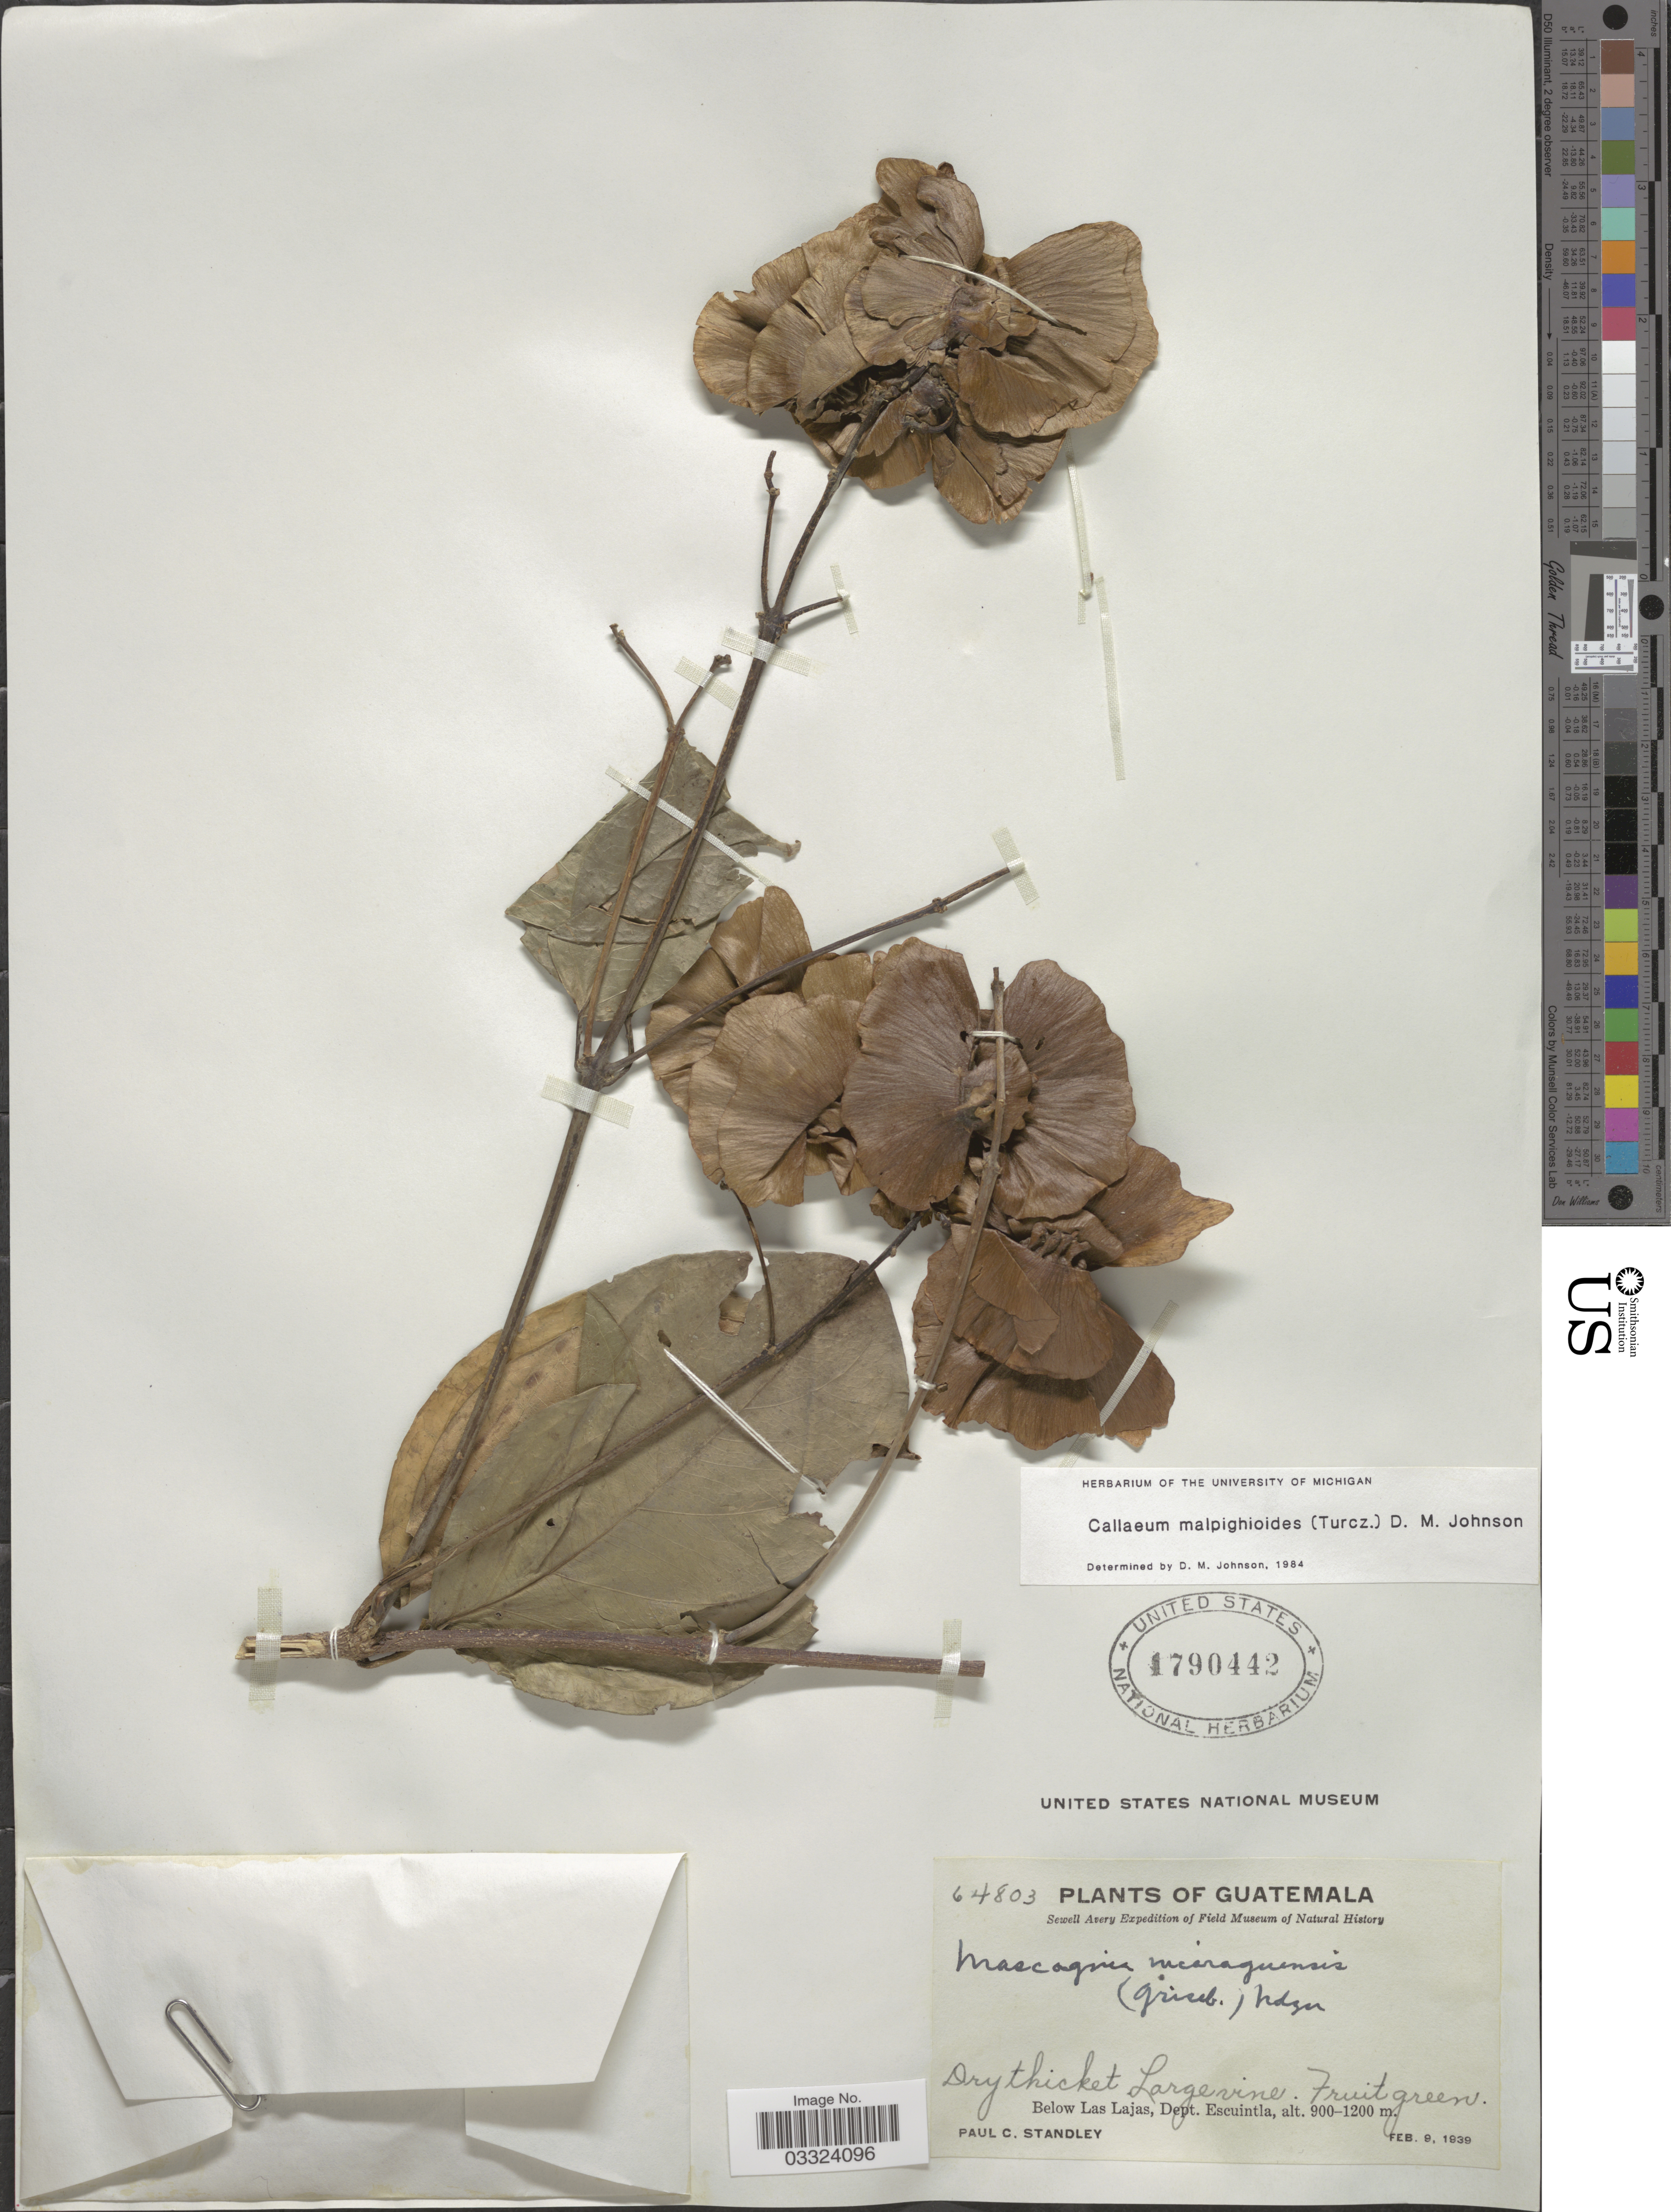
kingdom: Plantae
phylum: Tracheophyta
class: Magnoliopsida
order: Malpighiales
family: Malpighiaceae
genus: Callaeum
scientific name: Callaeum malpighioides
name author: (Turcz.) D.M. Johnson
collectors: P. C. Standley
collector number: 64803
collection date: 1939-02-09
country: Guatemala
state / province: Escuintla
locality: Below Las Lajas, Dept. Escuintla.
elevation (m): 900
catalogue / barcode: US 1790442